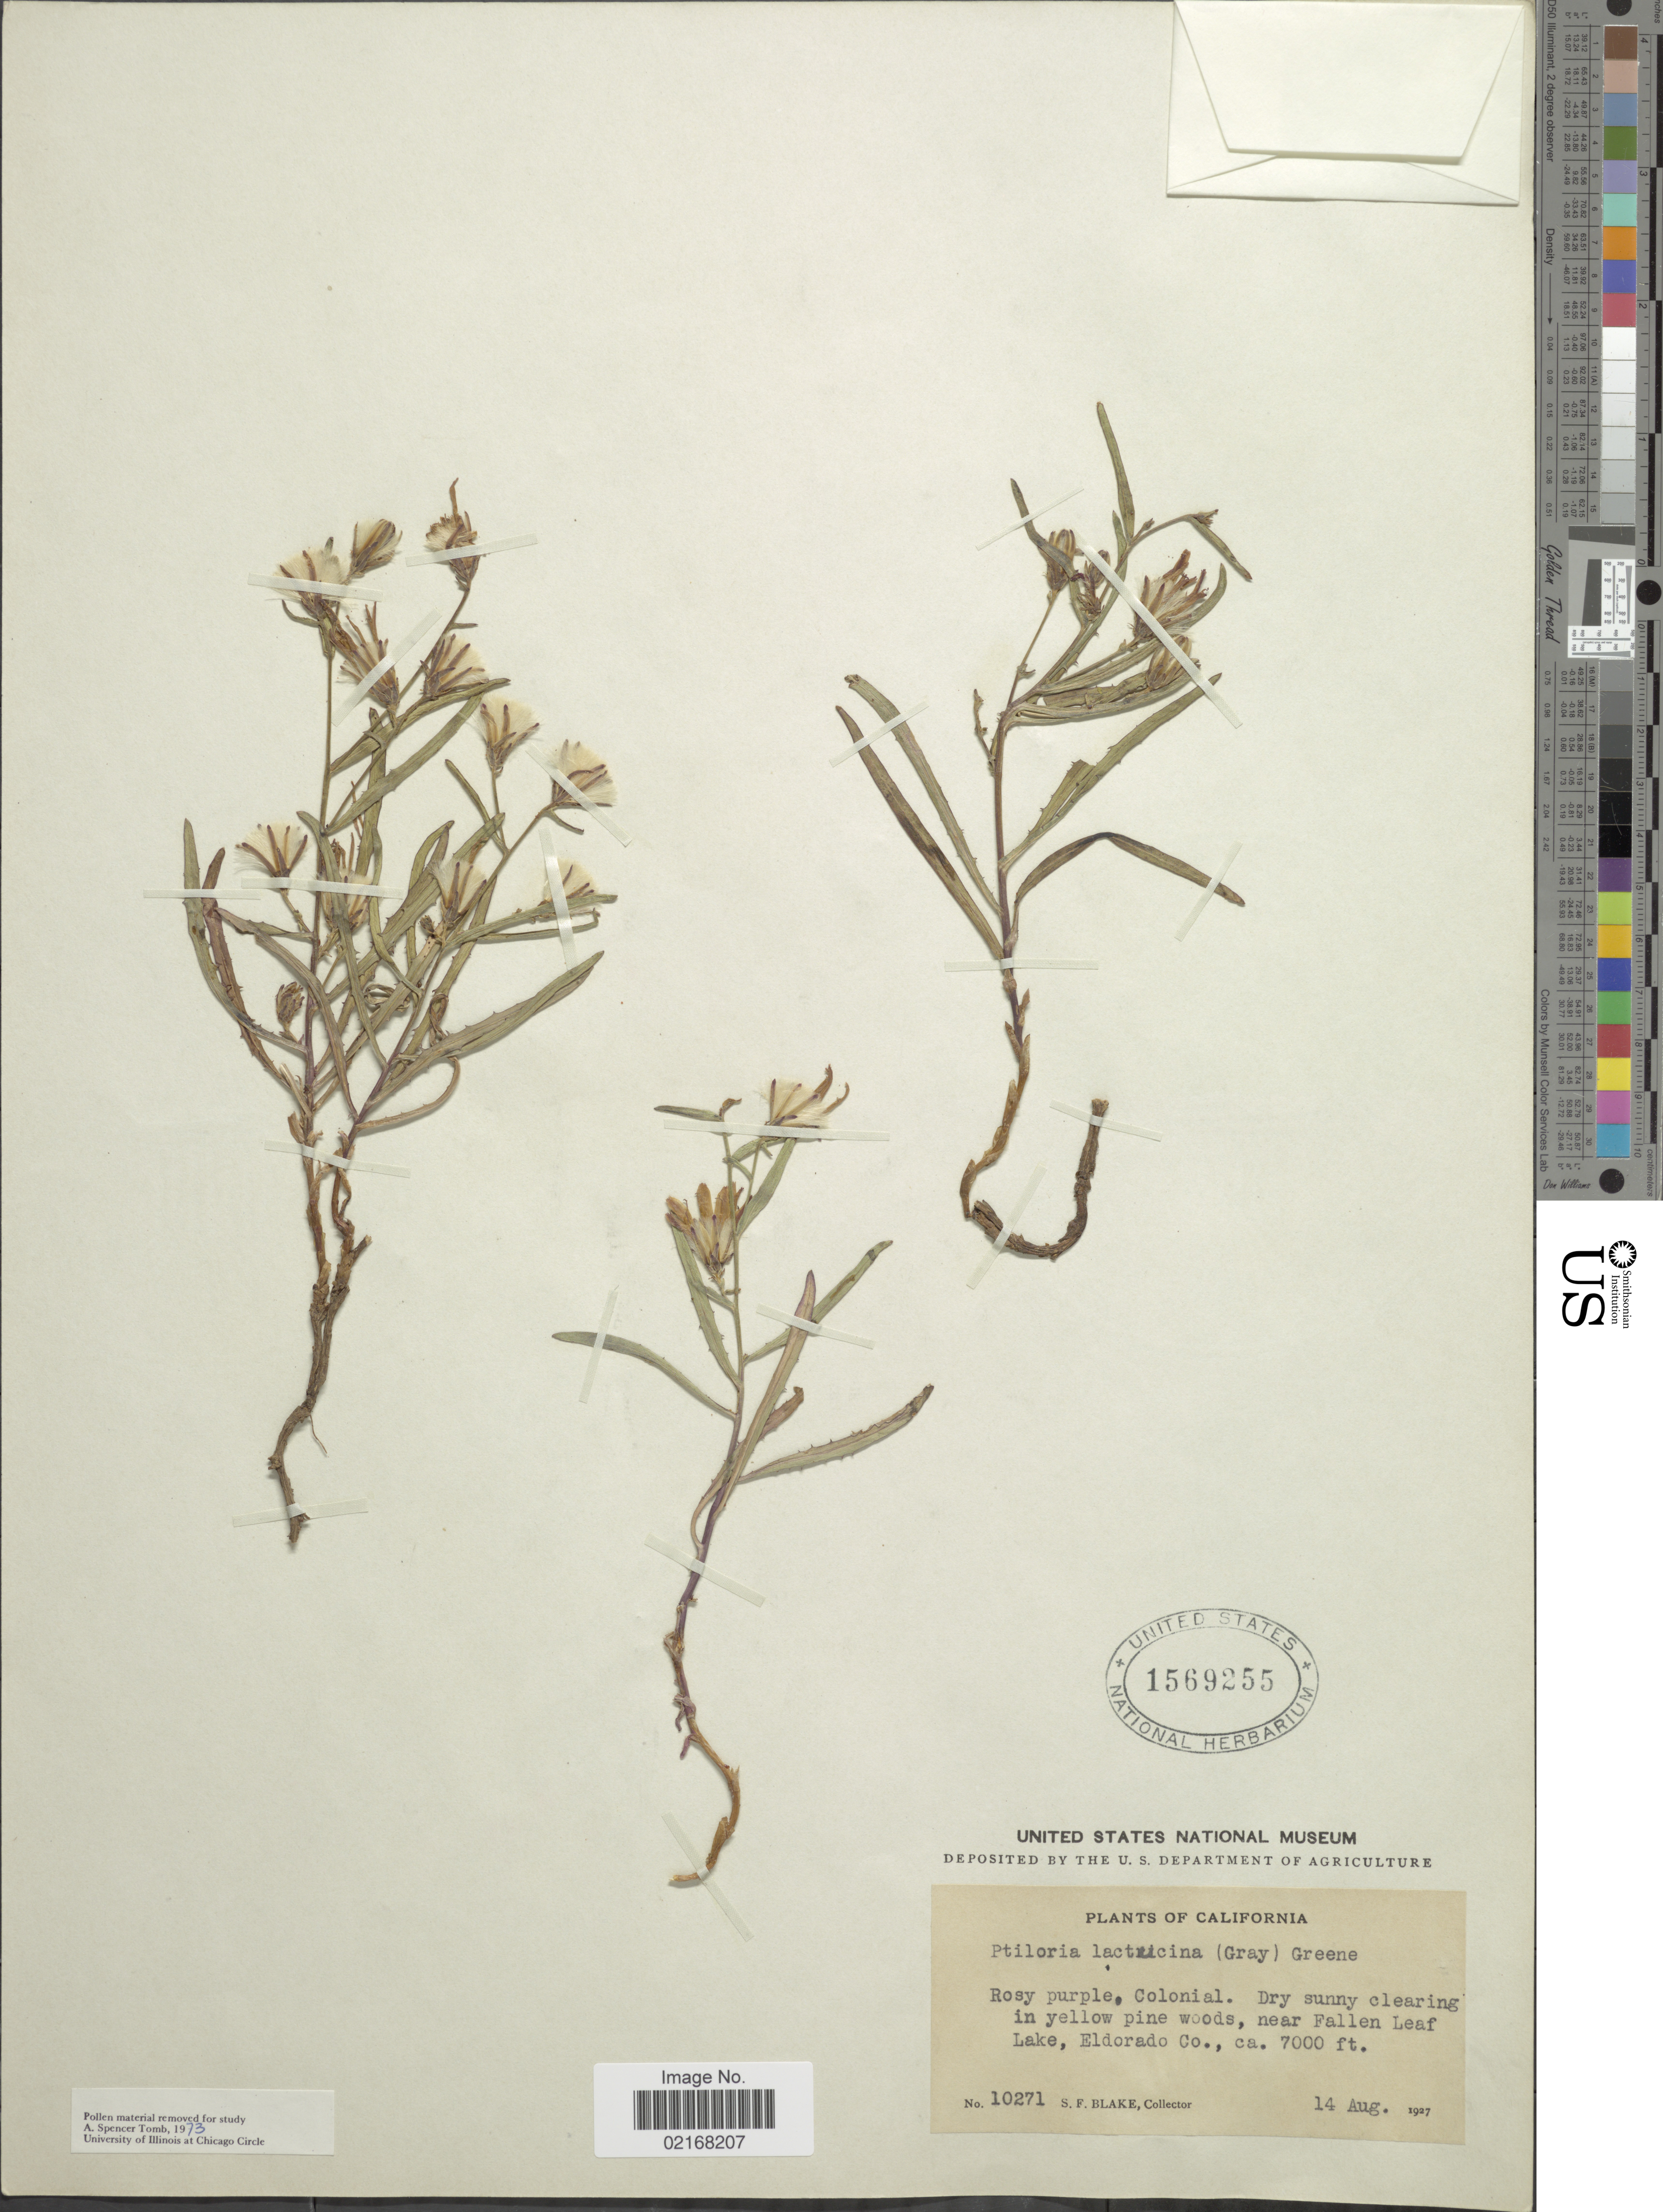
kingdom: Plantae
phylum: Tracheophyta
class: Magnoliopsida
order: Asterales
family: Asteraceae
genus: Stephanomeria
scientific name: Stephanomeria lactucina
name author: A. Gray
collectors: S. Blake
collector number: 10271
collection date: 1927-08-14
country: United States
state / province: California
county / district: El Dorado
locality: Dry sunny clearing in yellow pine woods, near Fallen Leaf Lake, Eldorado Co.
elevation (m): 2134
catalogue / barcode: US 1569255